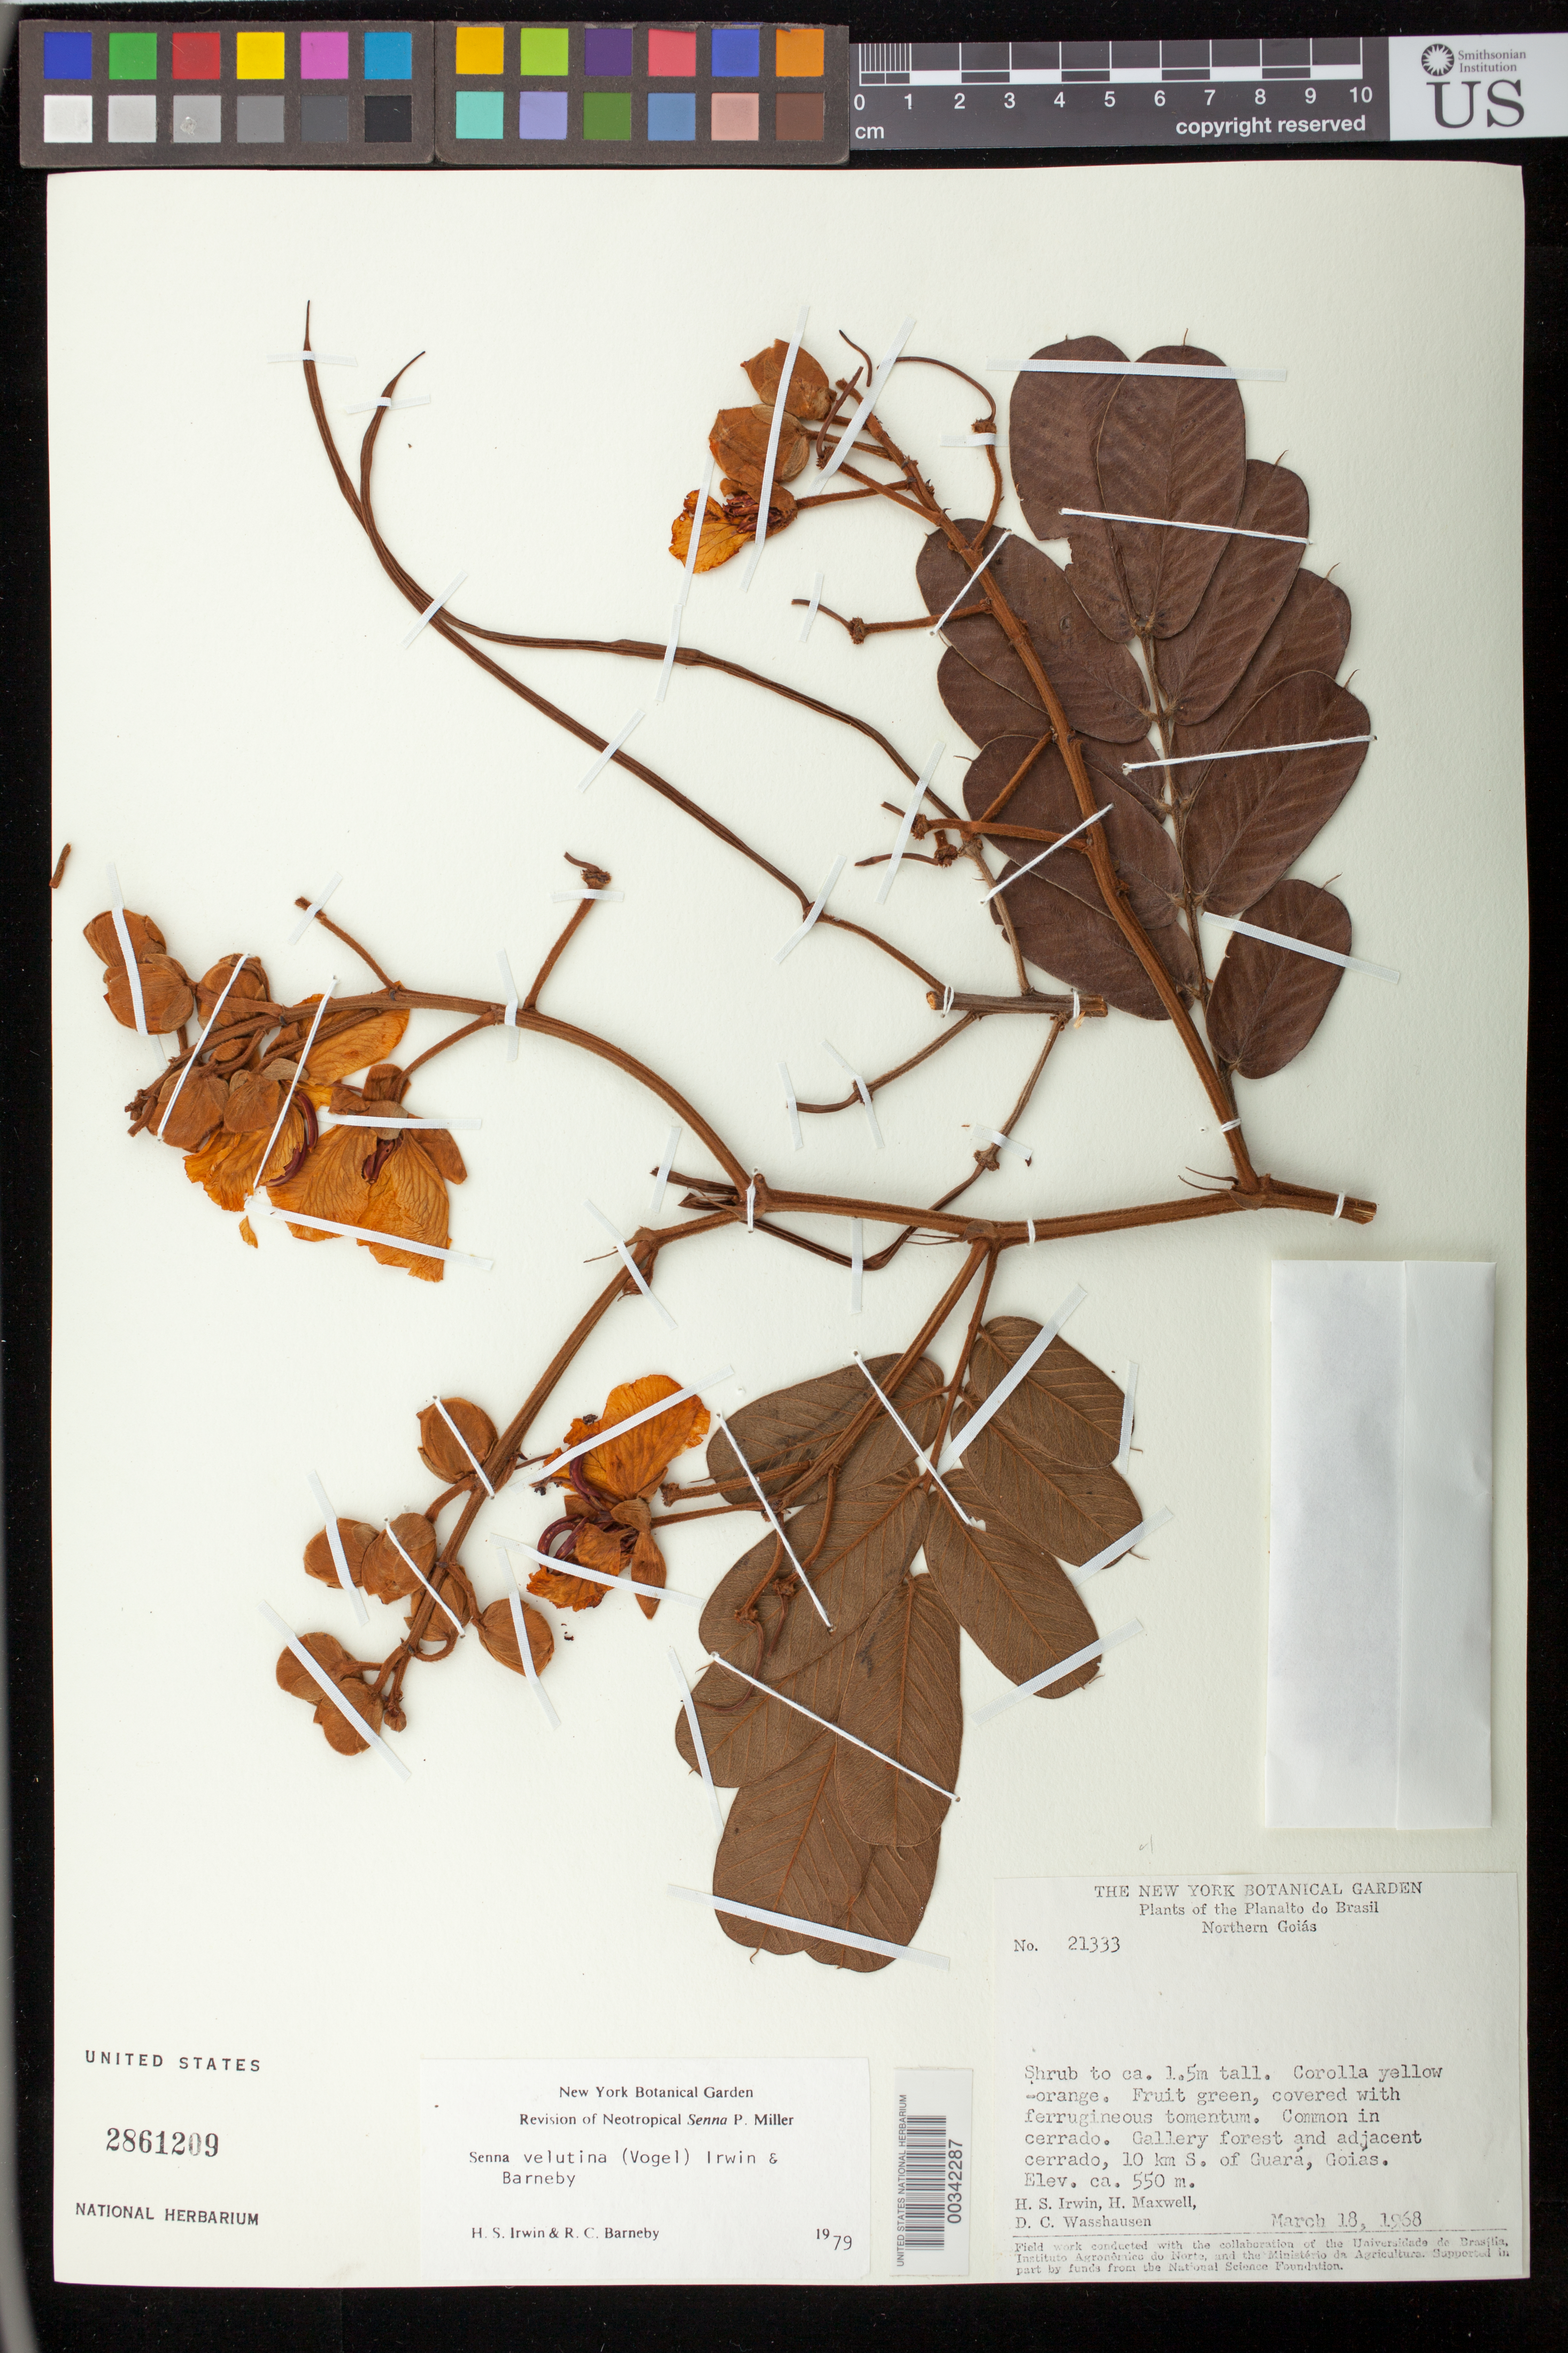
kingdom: Plantae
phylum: Tracheophyta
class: Magnoliopsida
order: Fabales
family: Fabaceae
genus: Senna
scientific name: Senna velutina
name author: (Vogel) H.S. Irwin & Barneby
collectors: H. Irwin, H. Maxwell & D. C. Wasshausen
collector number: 21333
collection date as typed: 18 Mar 1968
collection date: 1968-03-18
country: Brazil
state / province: Goiás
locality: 10 km S of Guara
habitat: Gallery forest and adjacent cerrado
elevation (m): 550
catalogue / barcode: US 2861209